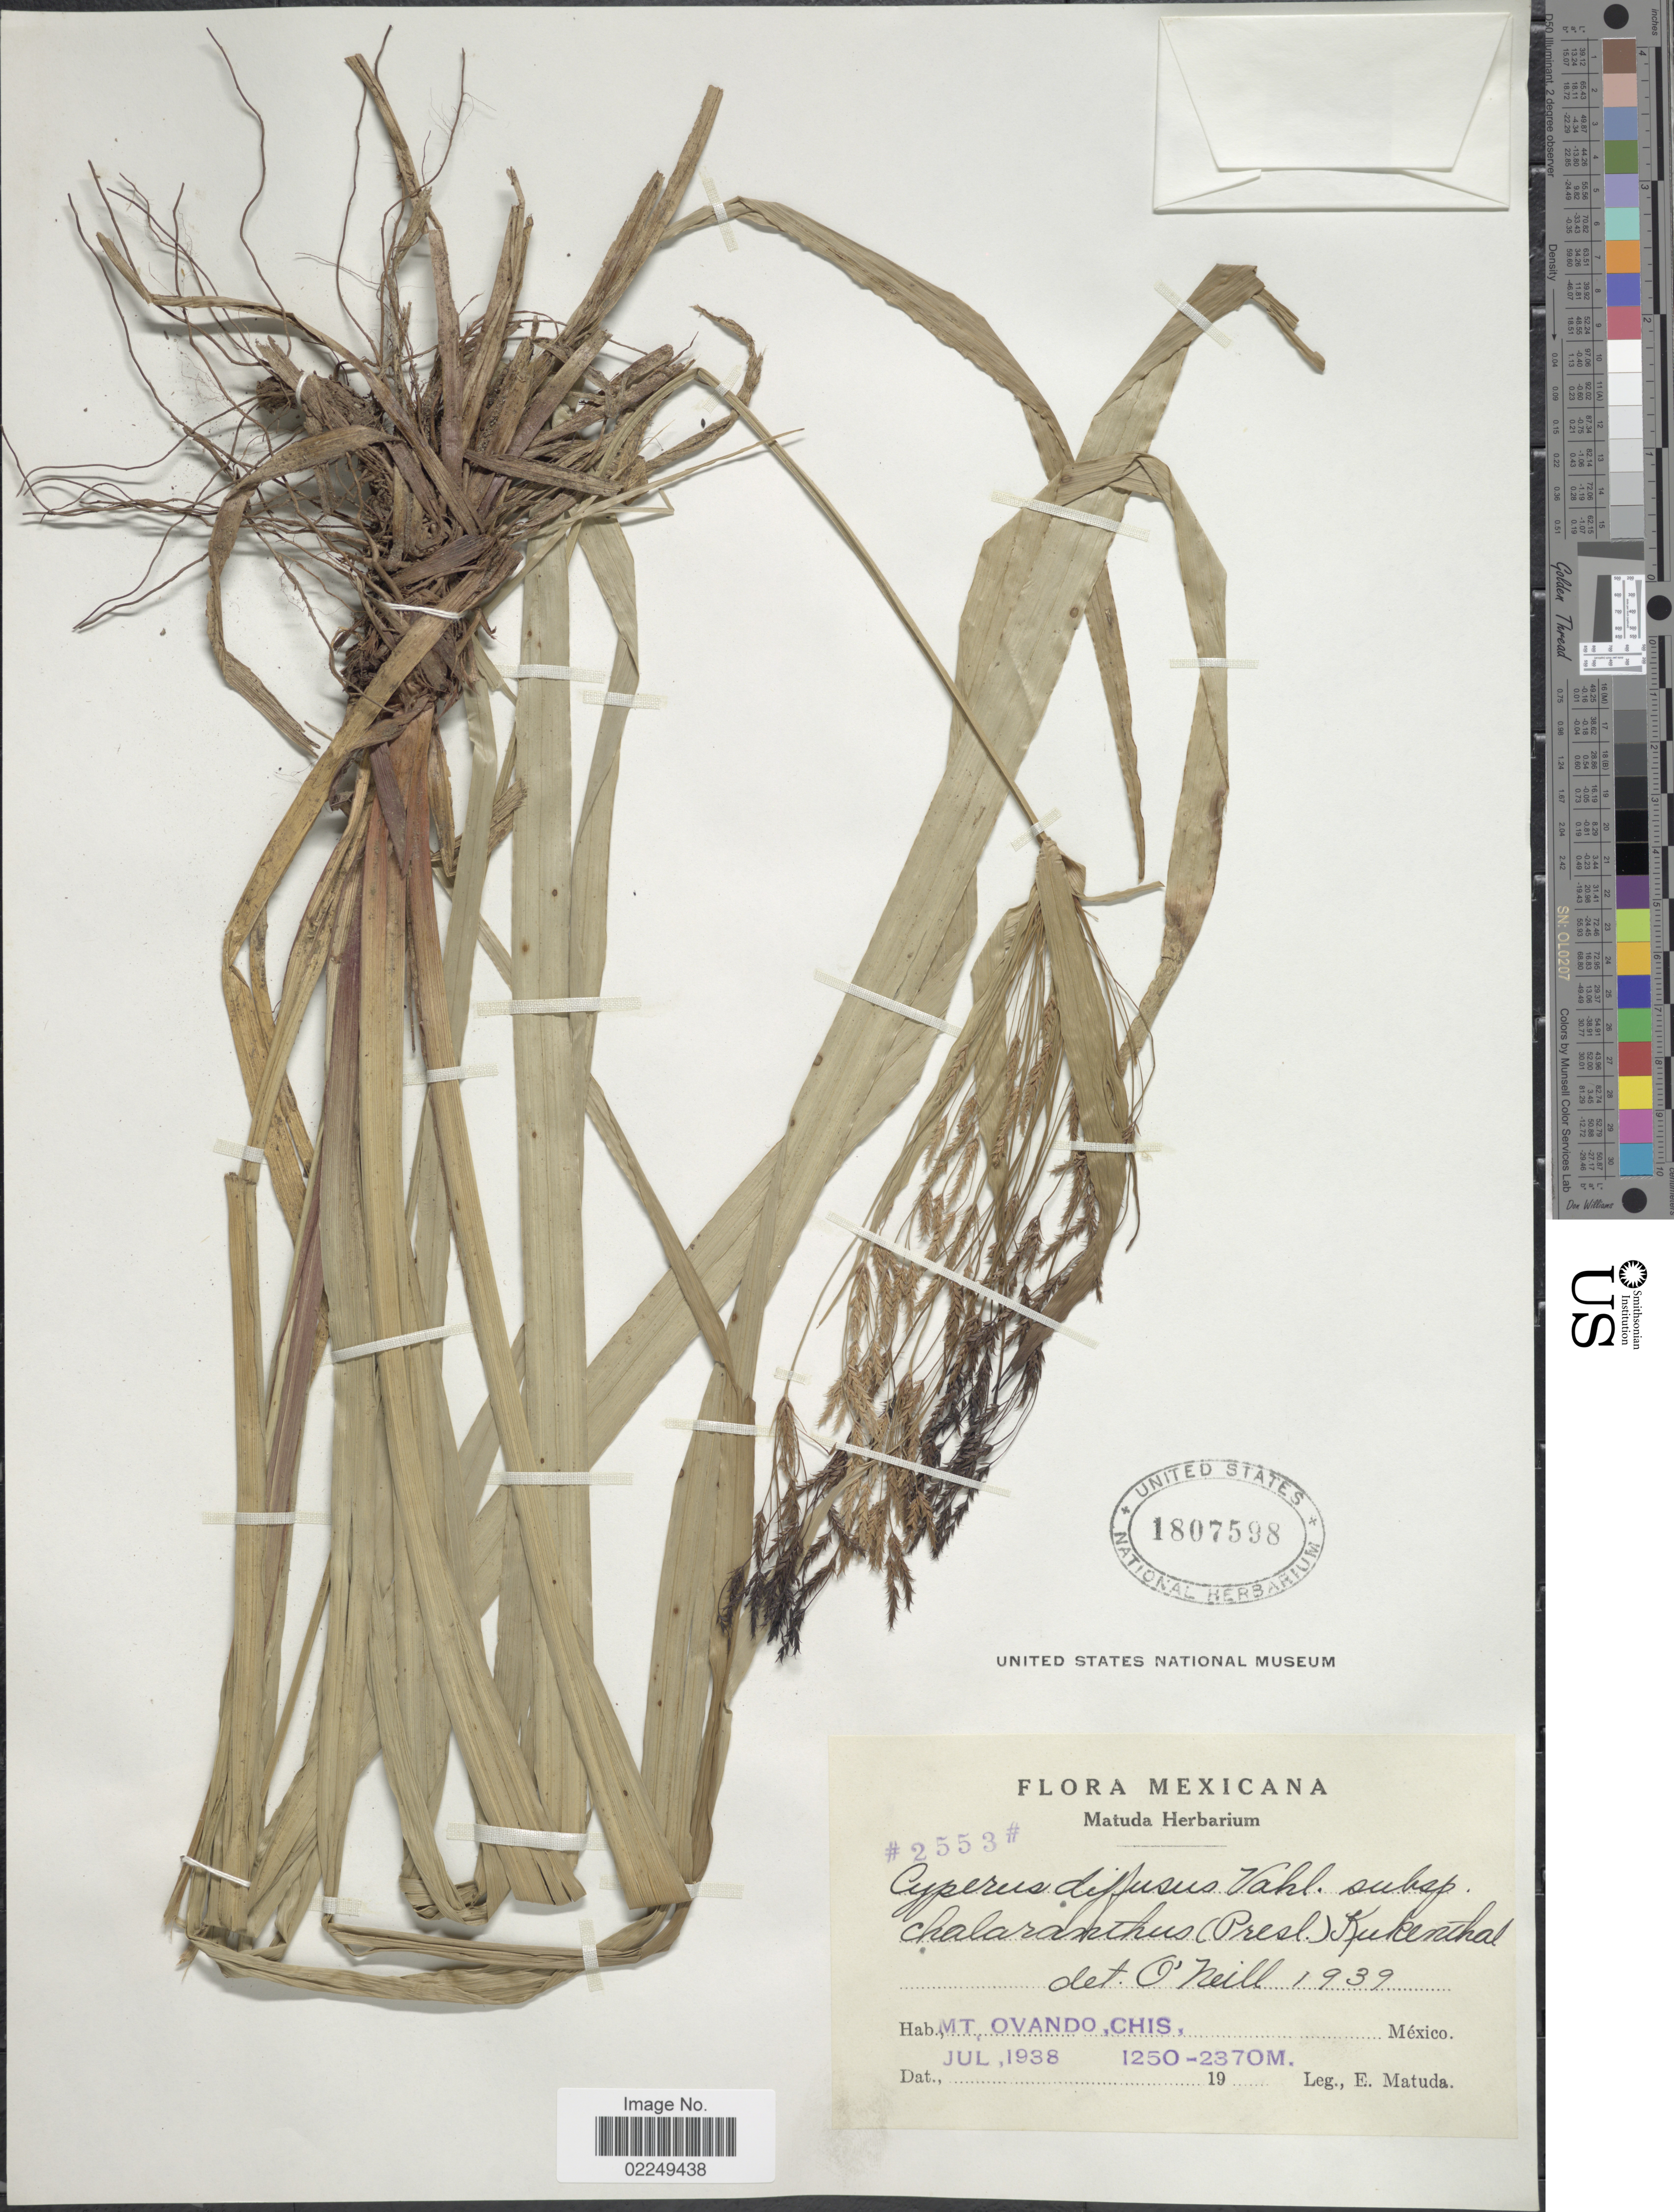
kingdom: Plantae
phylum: Tracheophyta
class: Liliopsida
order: Poales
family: Cyperaceae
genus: Cyperus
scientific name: Cyperus laxus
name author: Lam.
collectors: E. Matuda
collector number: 2553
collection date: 1938-07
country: Mexico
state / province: Chiapas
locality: Mt. Ovando, Chis., Mexico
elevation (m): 1250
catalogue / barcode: US 1807598